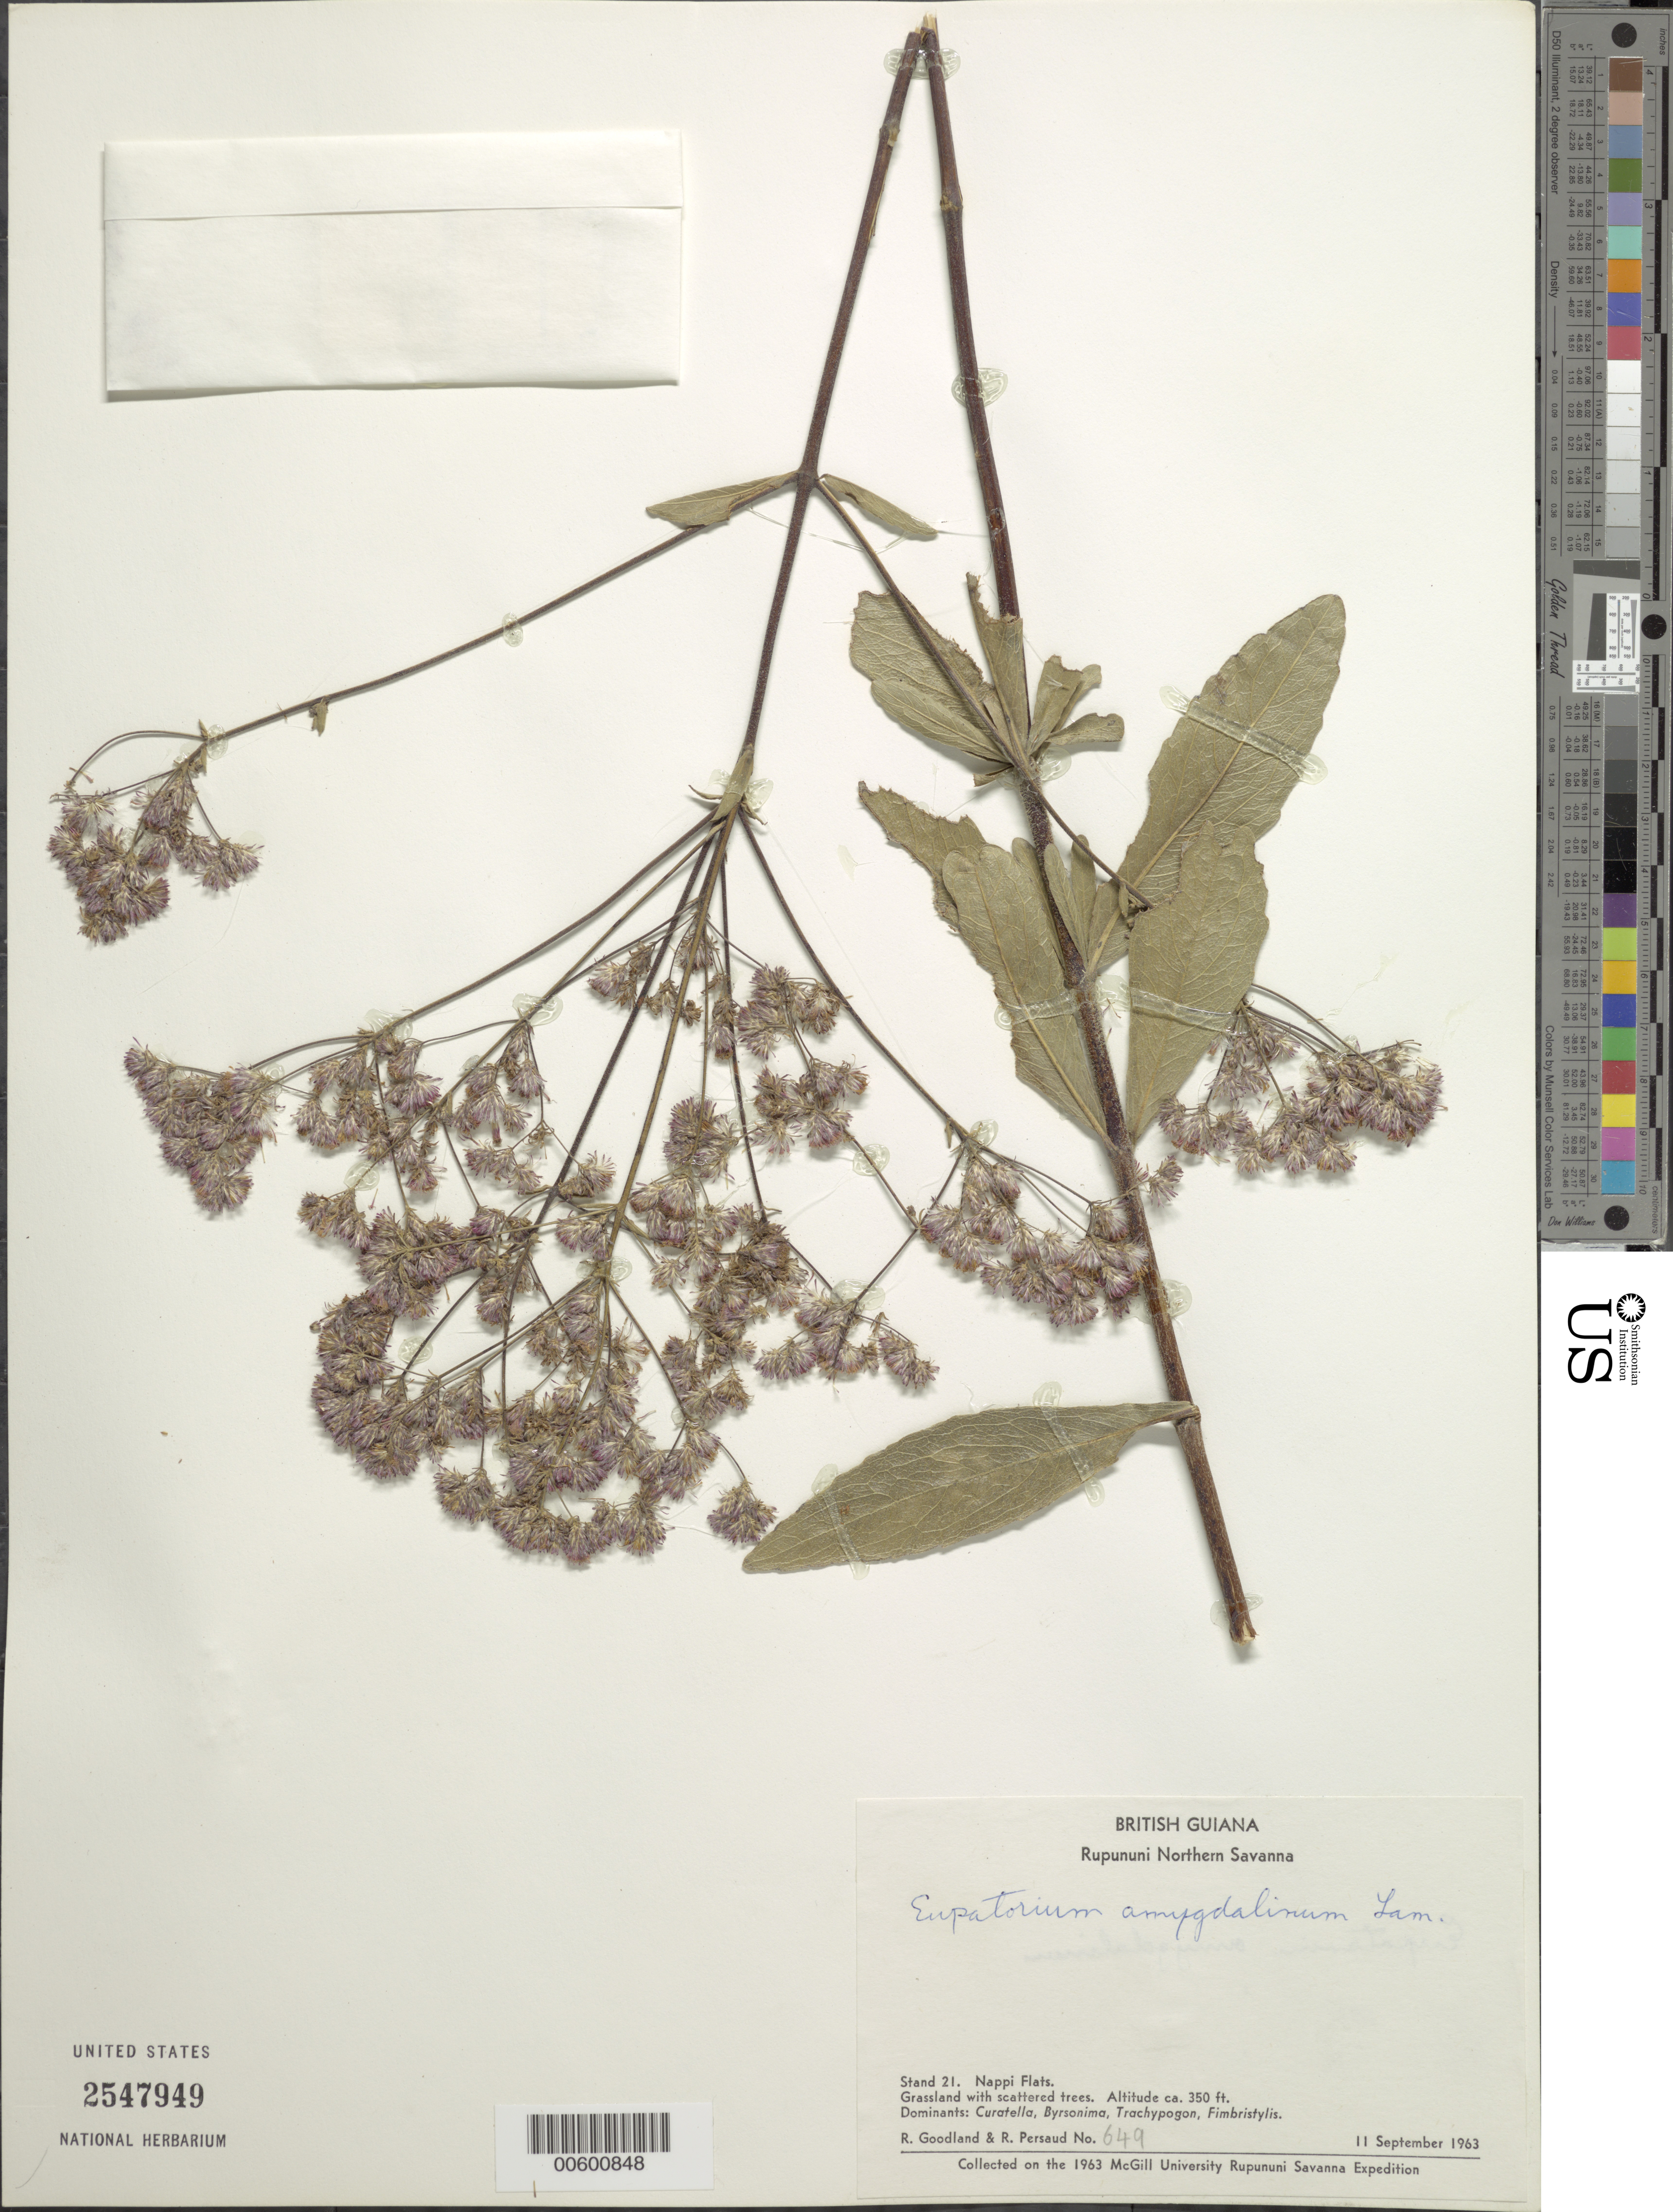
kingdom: Plantae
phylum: Tracheophyta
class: Magnoliopsida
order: Asterales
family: Asteraceae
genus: Ayapana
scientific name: Ayapana amygdalina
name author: (Lam.) R.M. King & H. Rob.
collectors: R. Goodland & R. Persaud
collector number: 649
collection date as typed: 11-Sep-63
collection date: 1963-09-11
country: Guyana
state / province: U. Takutu-U. Essequibo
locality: Rupununi Northern Savanna, Nappi Flats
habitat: Grassland with scattered trees. Dominants: Curatella, Byrsonima, Trachypogon, Fimbristylis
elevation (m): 107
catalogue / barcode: US 2547949